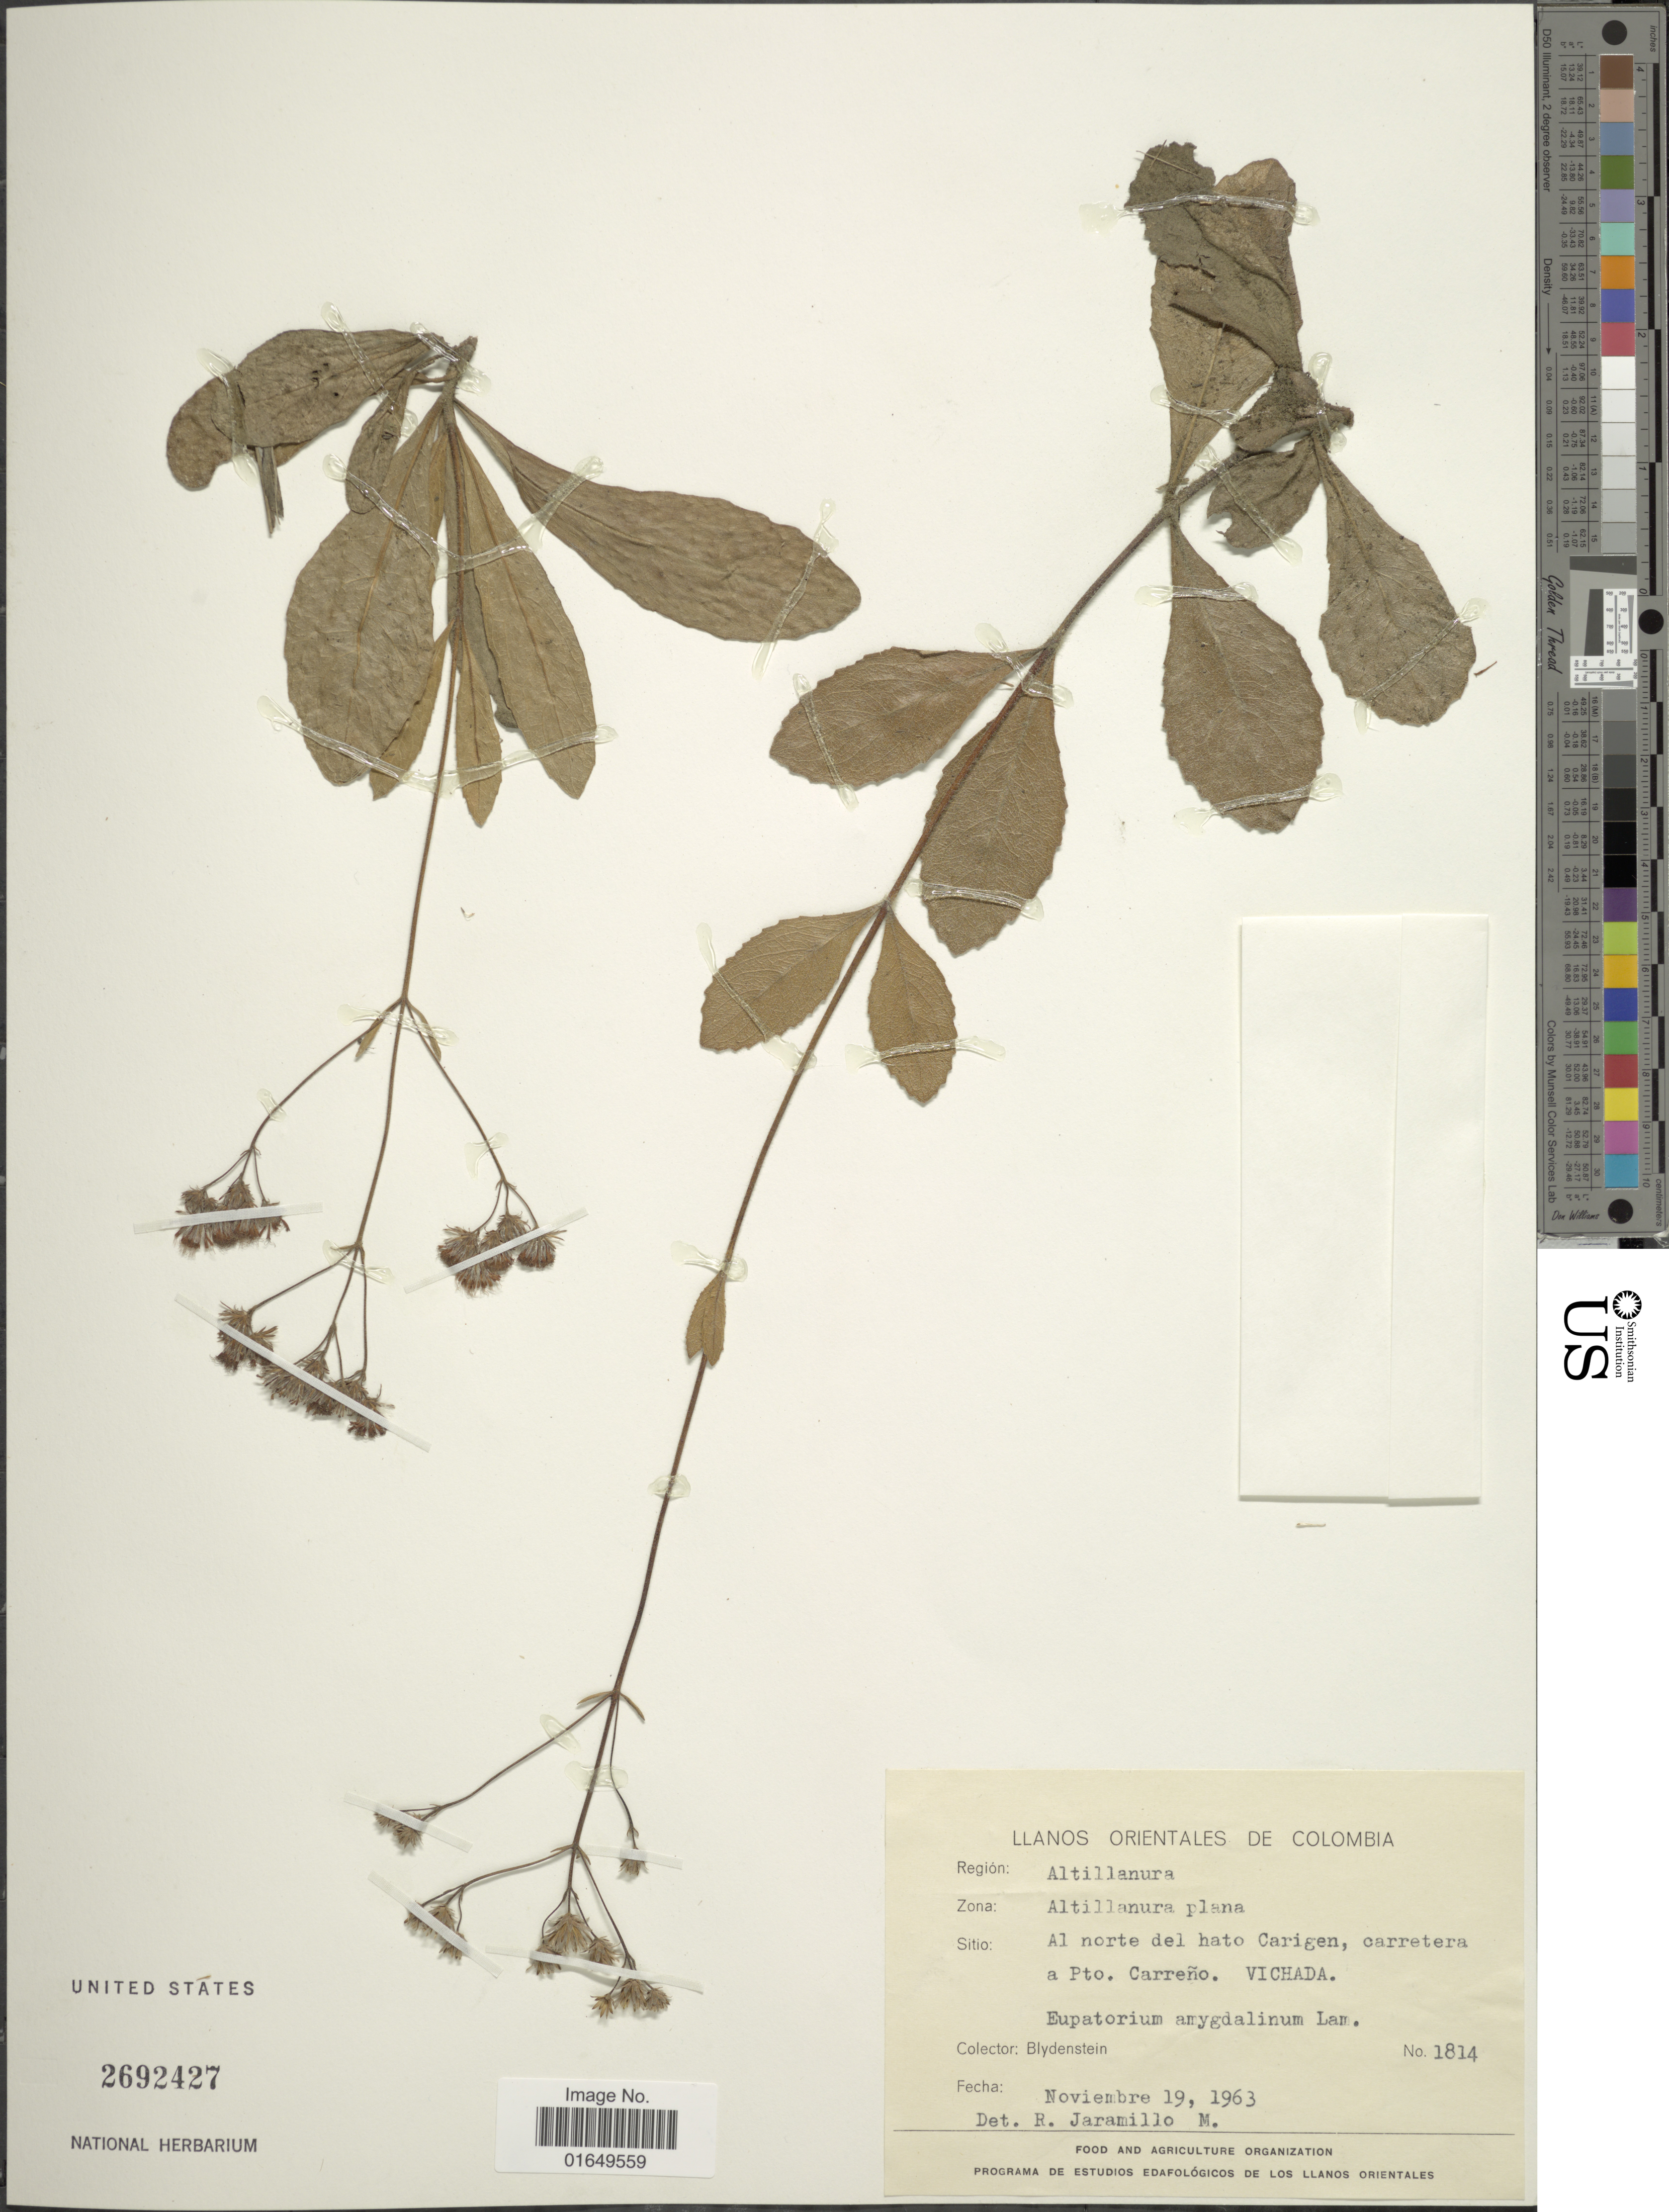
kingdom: Plantae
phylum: Tracheophyta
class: Magnoliopsida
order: Asterales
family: Asteraceae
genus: Ayapana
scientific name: Ayapana amygdalina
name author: (Lam.) R.M. King & H. Rob.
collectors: J. Blydenstein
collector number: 1814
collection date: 1963-11-19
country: Colombia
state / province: Vichada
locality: Región: Altillanura. Zona: Altillanura plana. Sitio: Al norte del hato Carigen, carretera a Pto. Carreño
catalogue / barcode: US 2692427